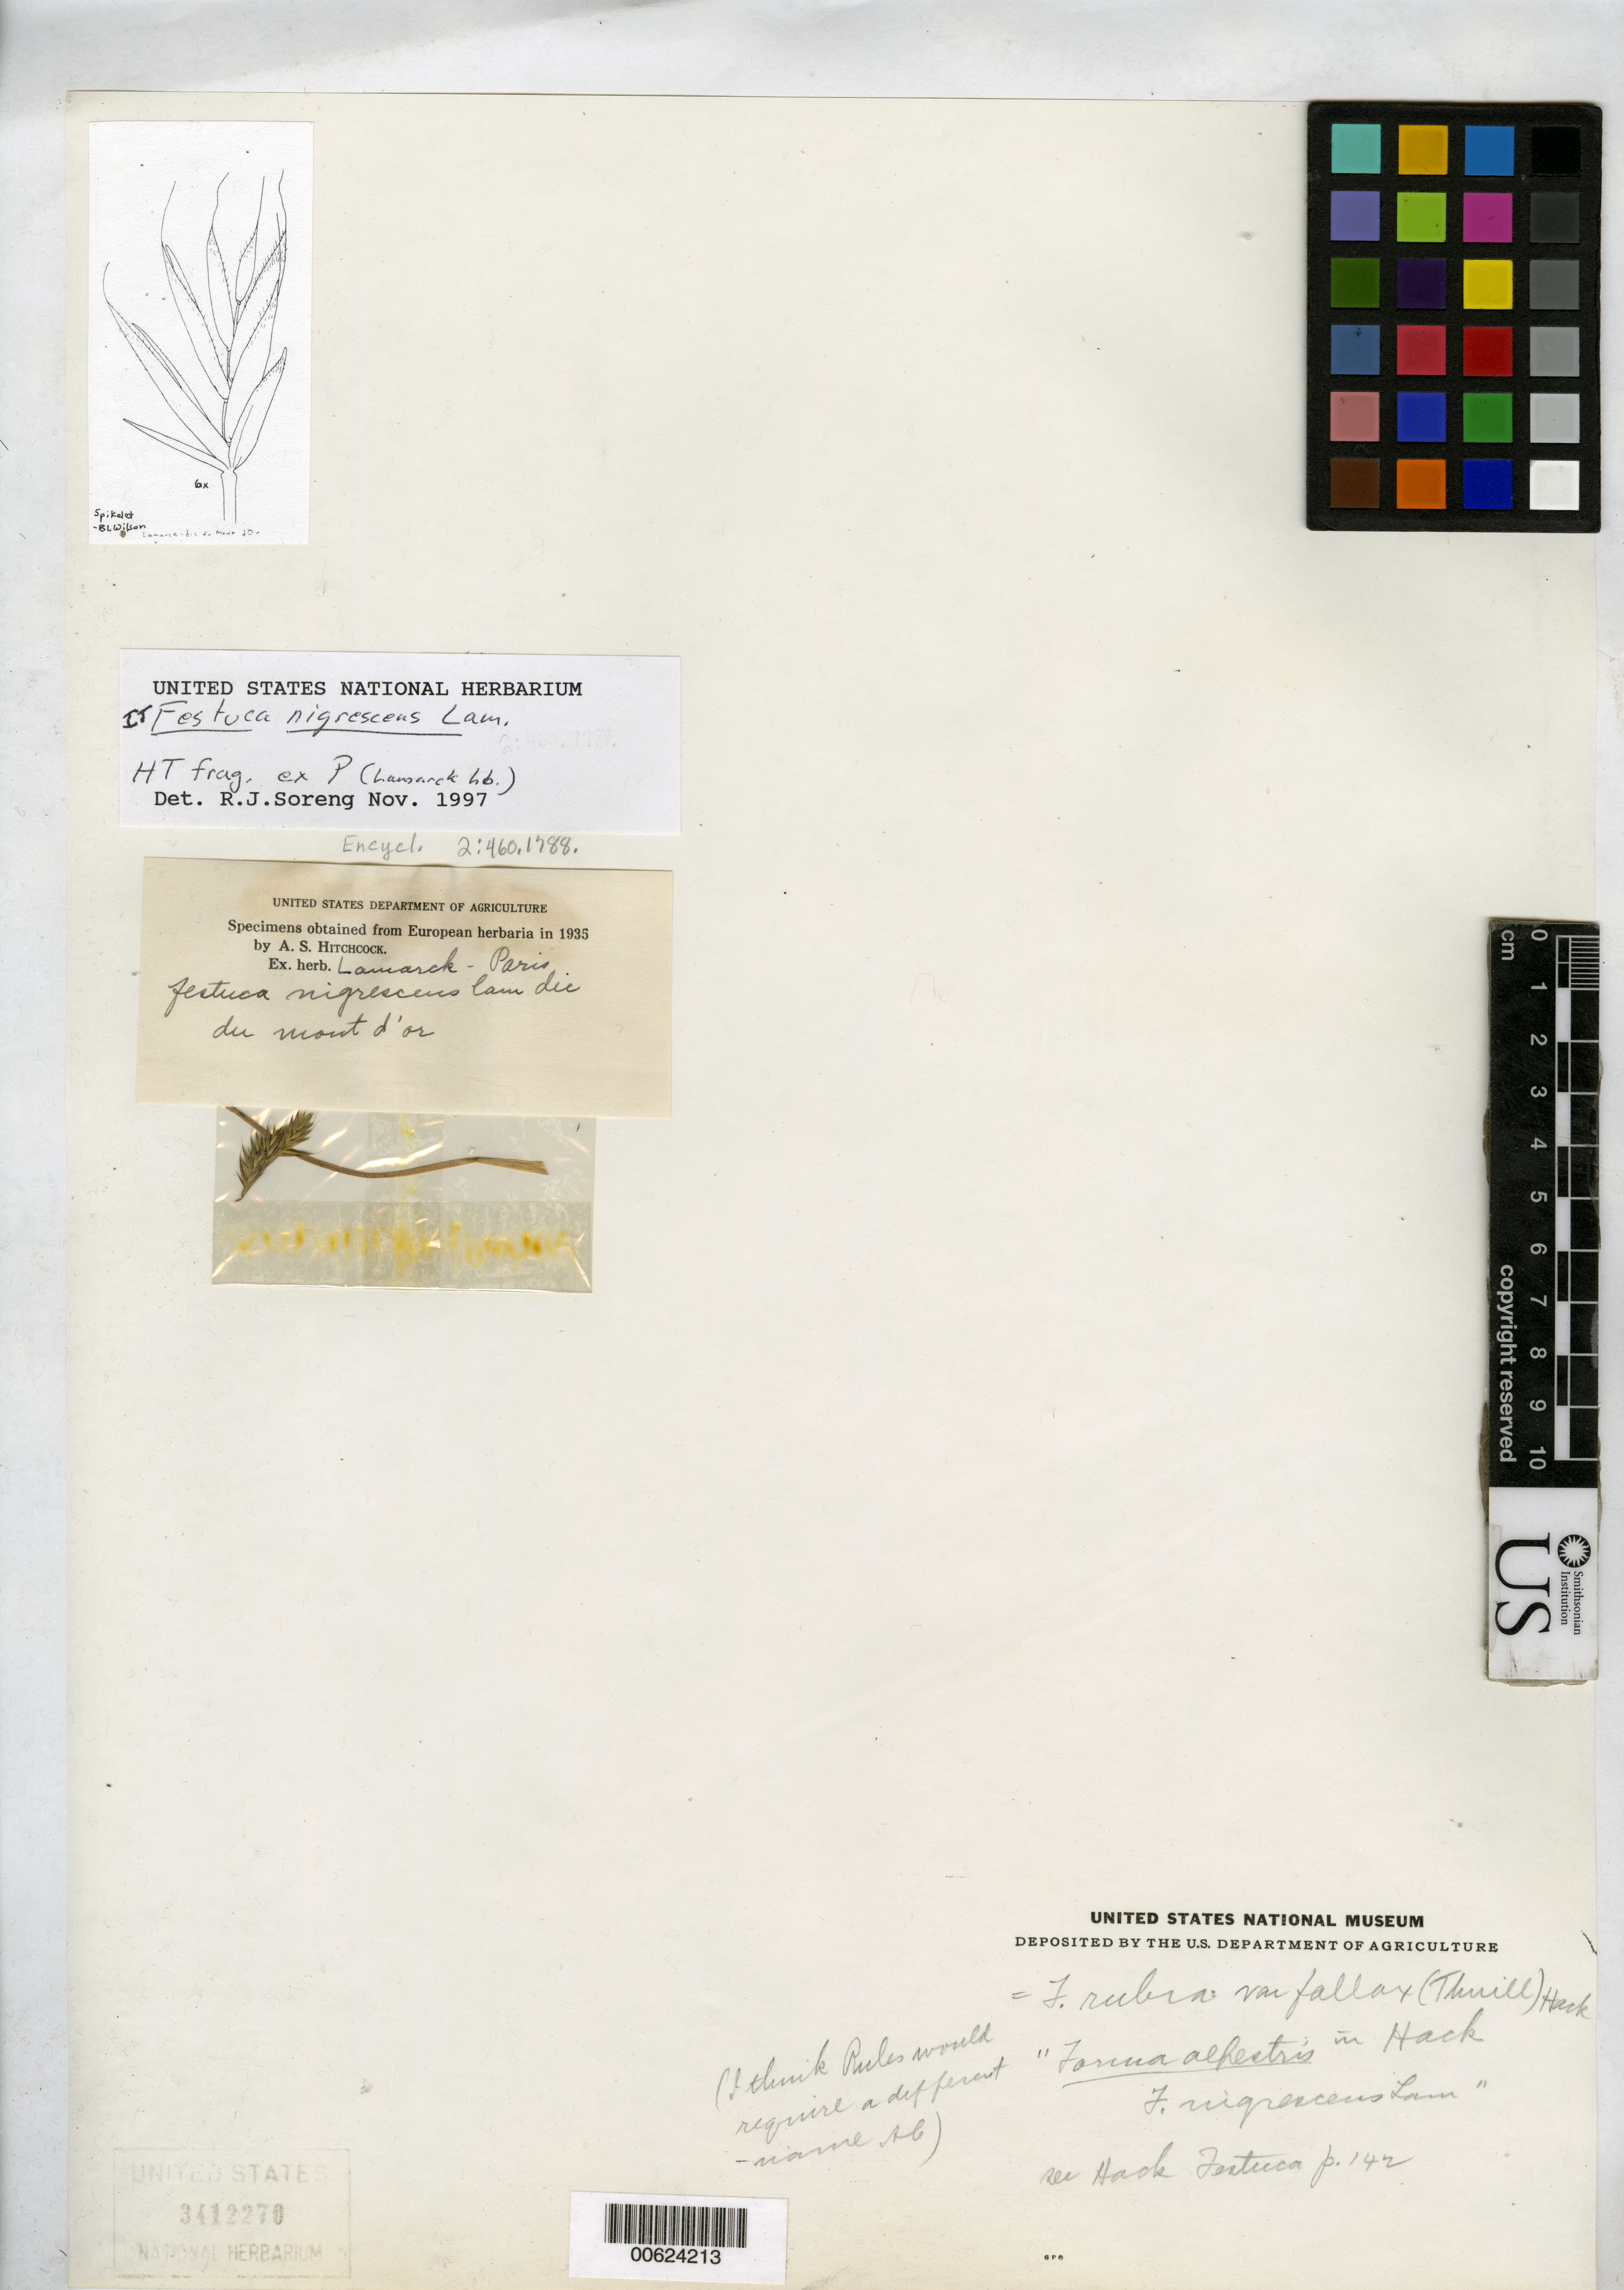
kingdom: Plantae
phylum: Tracheophyta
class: Liliopsida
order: Poales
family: Poaceae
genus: Festuca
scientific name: Festuca nigrescens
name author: Lam.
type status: Isotype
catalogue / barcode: US 3412270